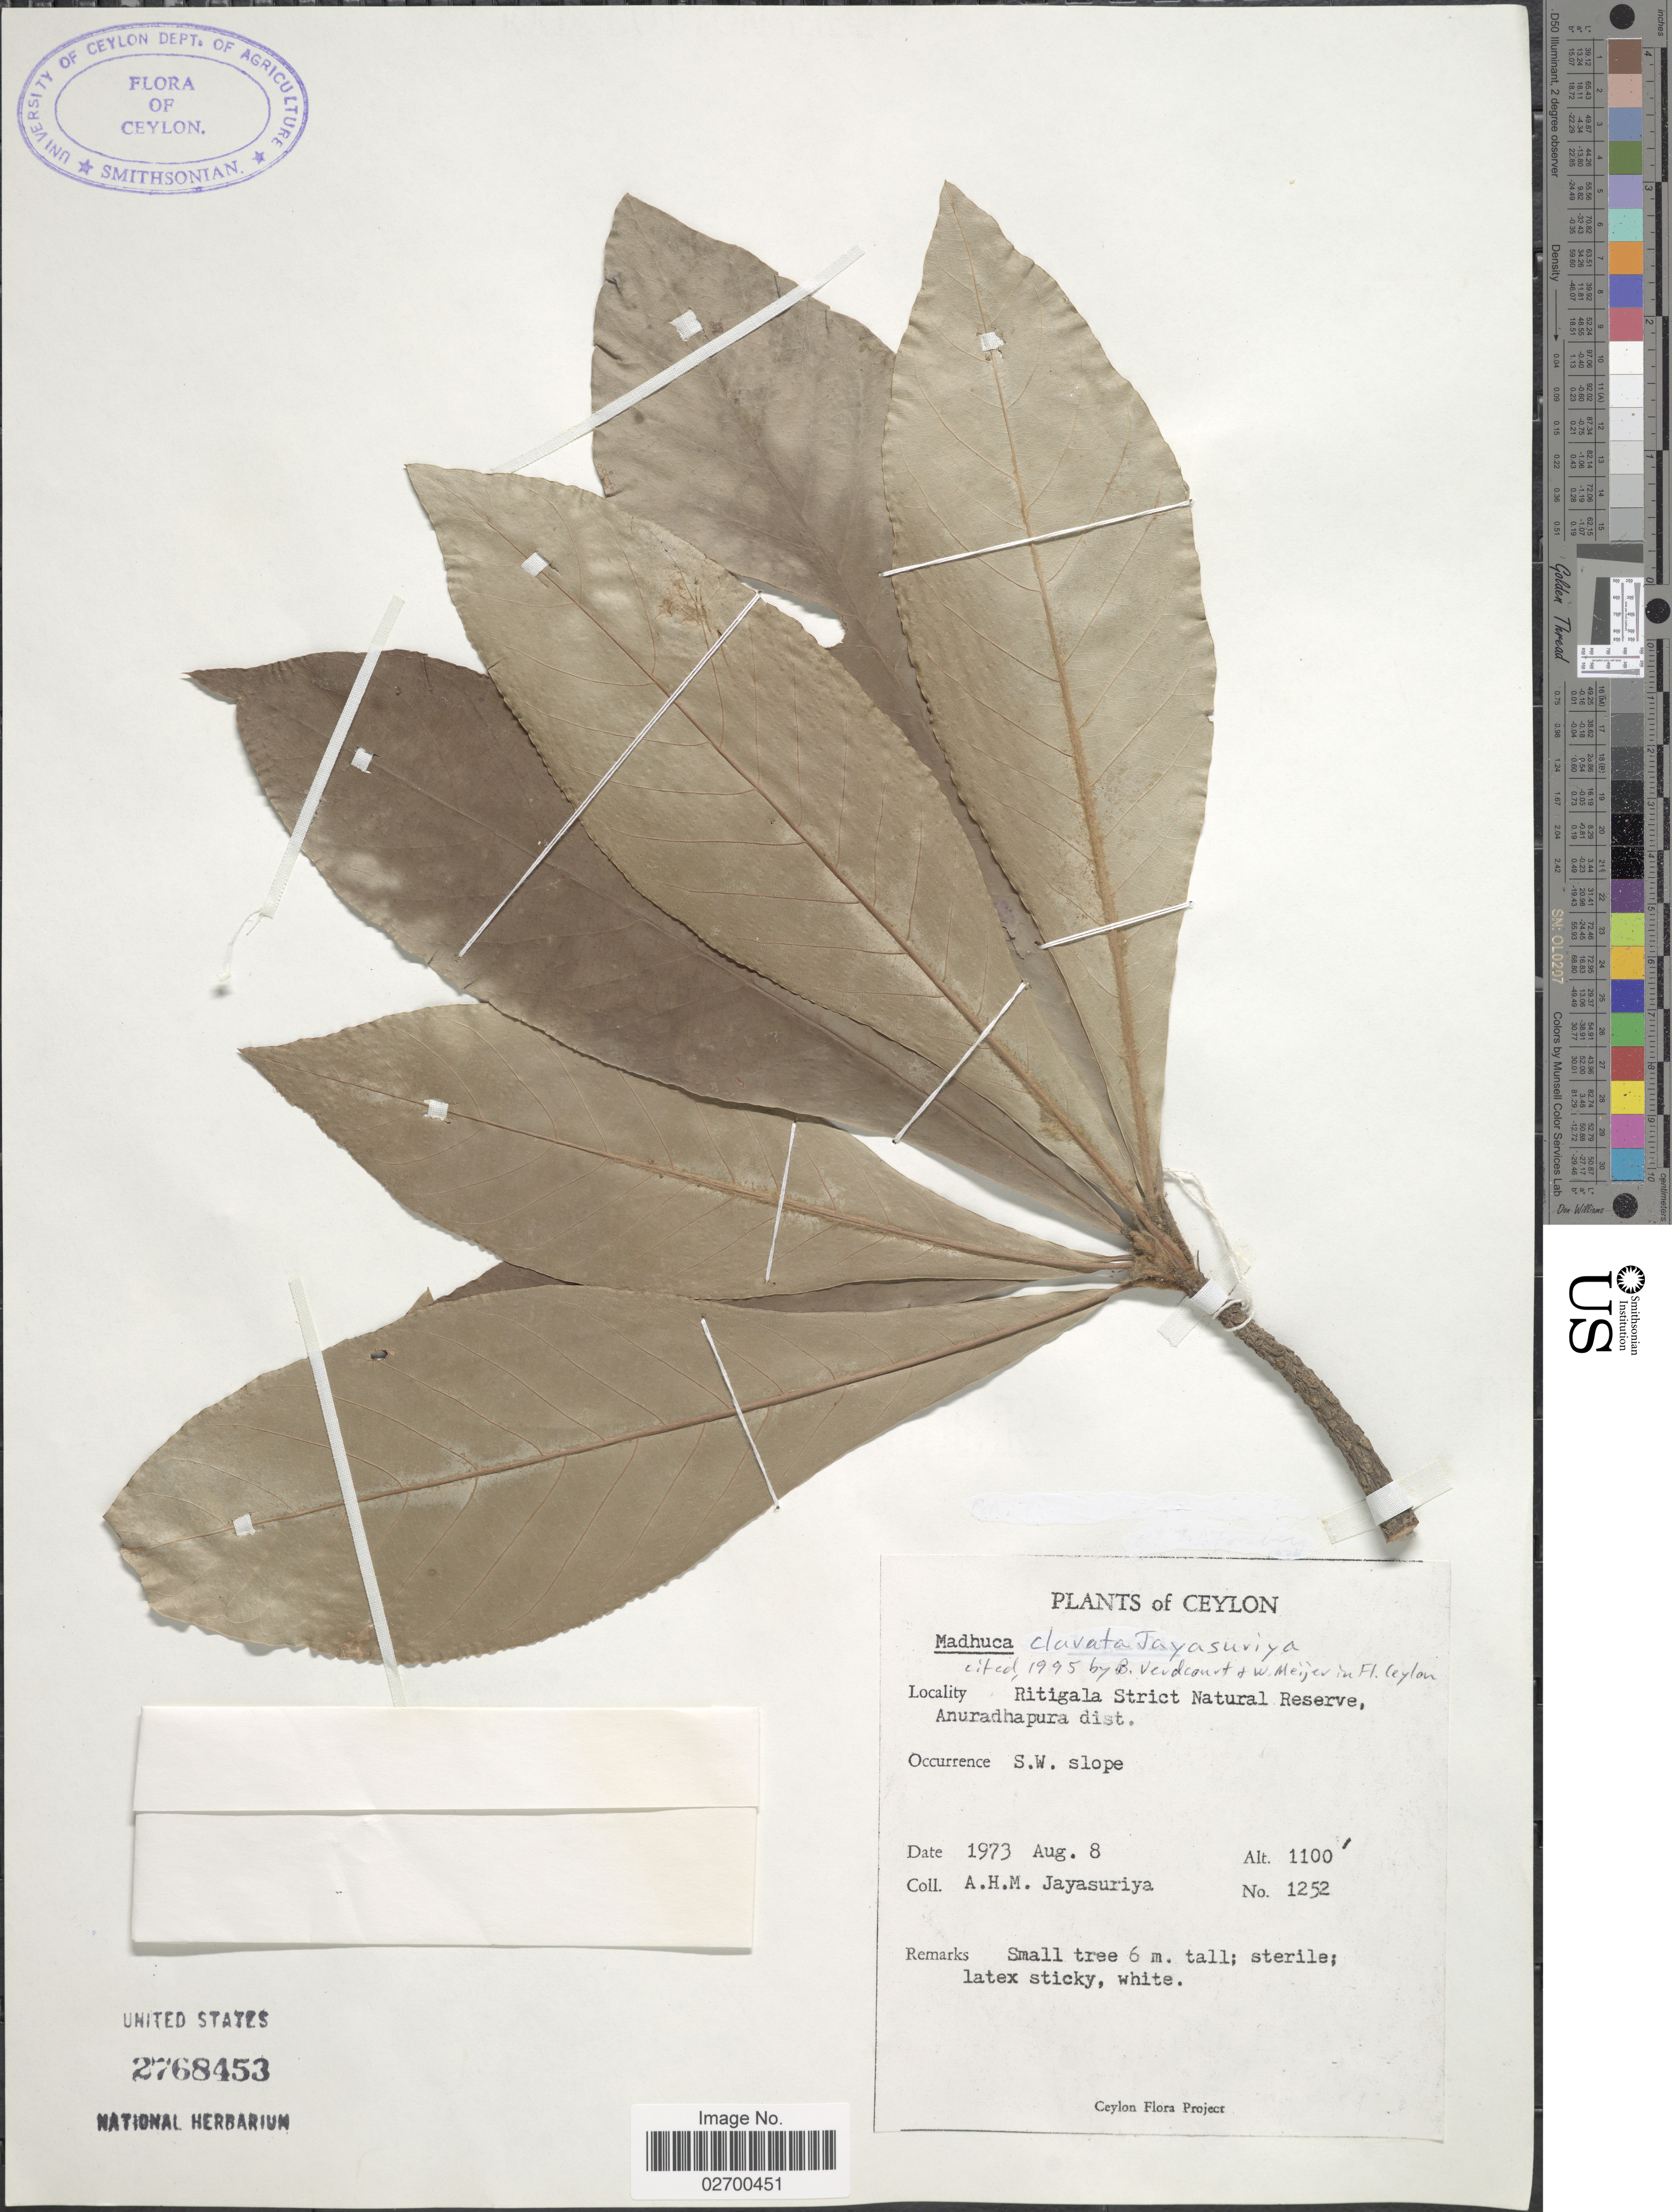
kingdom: Plantae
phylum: Tracheophyta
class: Magnoliopsida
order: Ericales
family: Sapotaceae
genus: Madhuca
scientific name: Madhuca clavata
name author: Jayas.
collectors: A. H. Jayasuriya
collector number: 1252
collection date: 1973-08-08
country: Sri Lanka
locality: Ceylon. Ritigala Strict Natural Reserve, Anuradhapura dist. S.W. slope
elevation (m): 335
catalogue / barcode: US 2768453